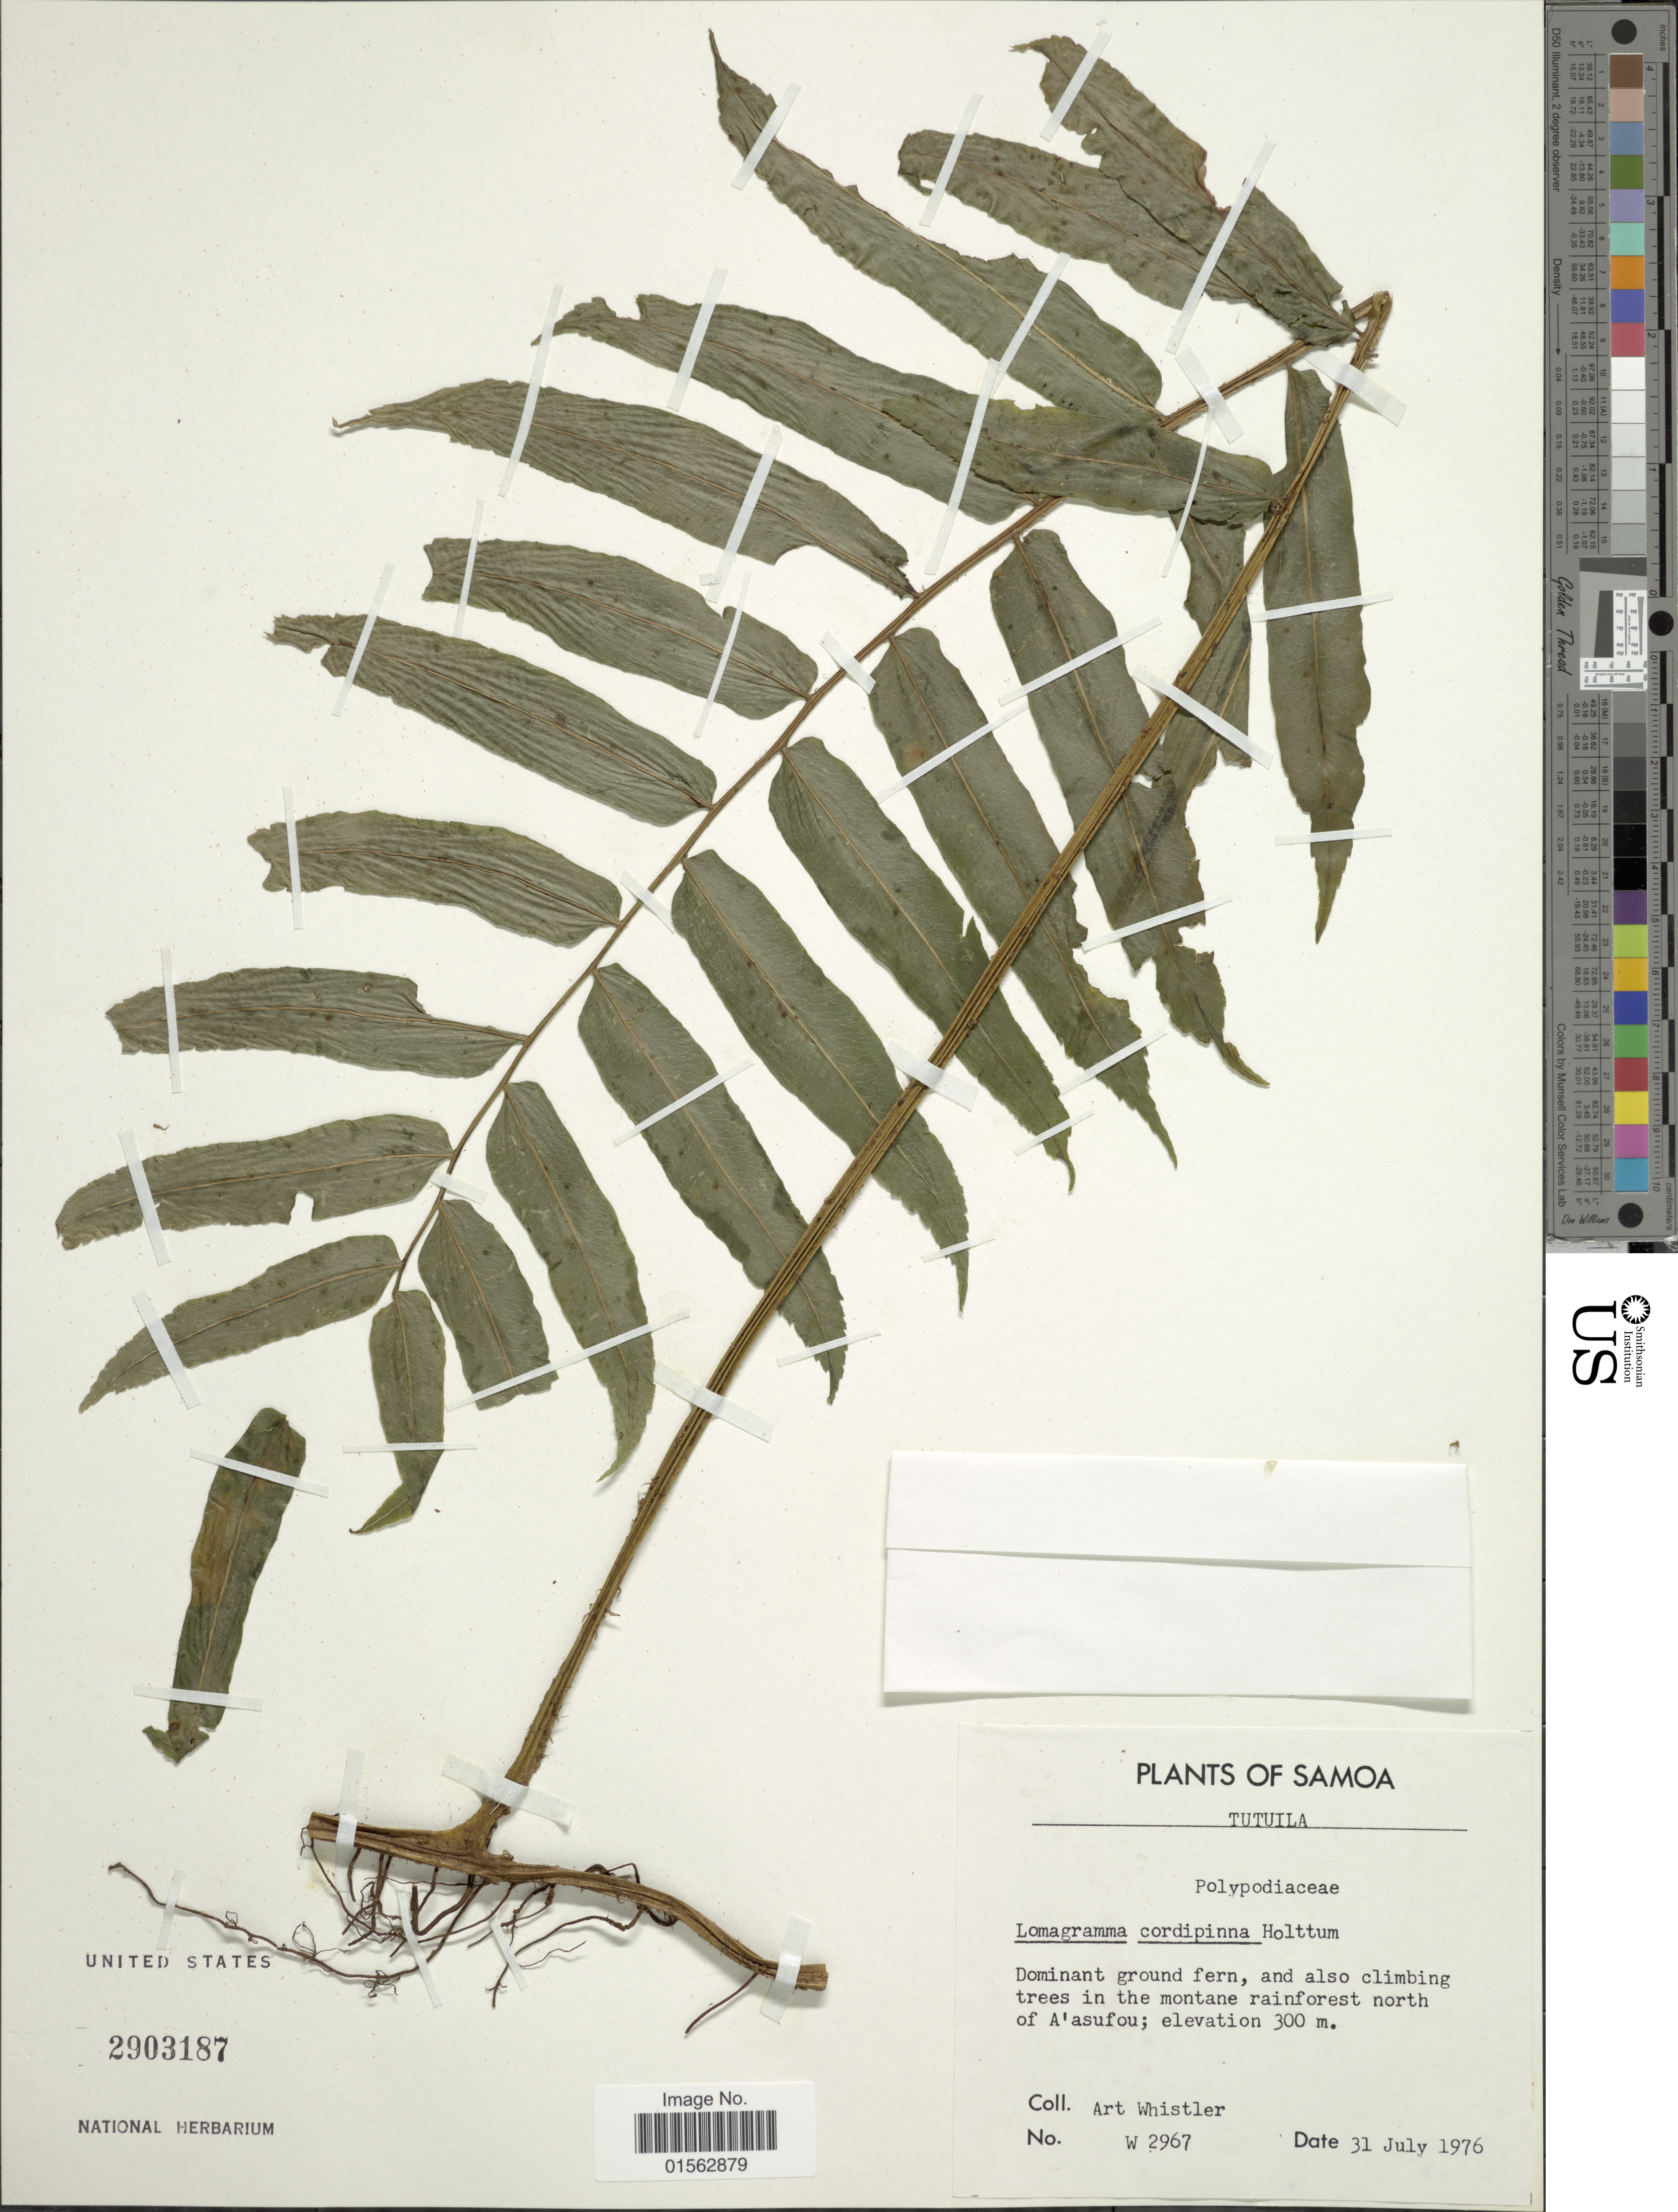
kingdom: Plantae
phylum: Tracheophyta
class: Polypodiopsida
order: Polypodiales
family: Dryopteridaceae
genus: Lomagramma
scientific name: Lomagramma cordipinna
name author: Holttum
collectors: A. Whistler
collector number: W2967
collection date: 1976-07-31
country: American Samoa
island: Tutuila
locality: in the montane rainforest nort of A'asufou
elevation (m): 300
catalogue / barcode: US 2903187